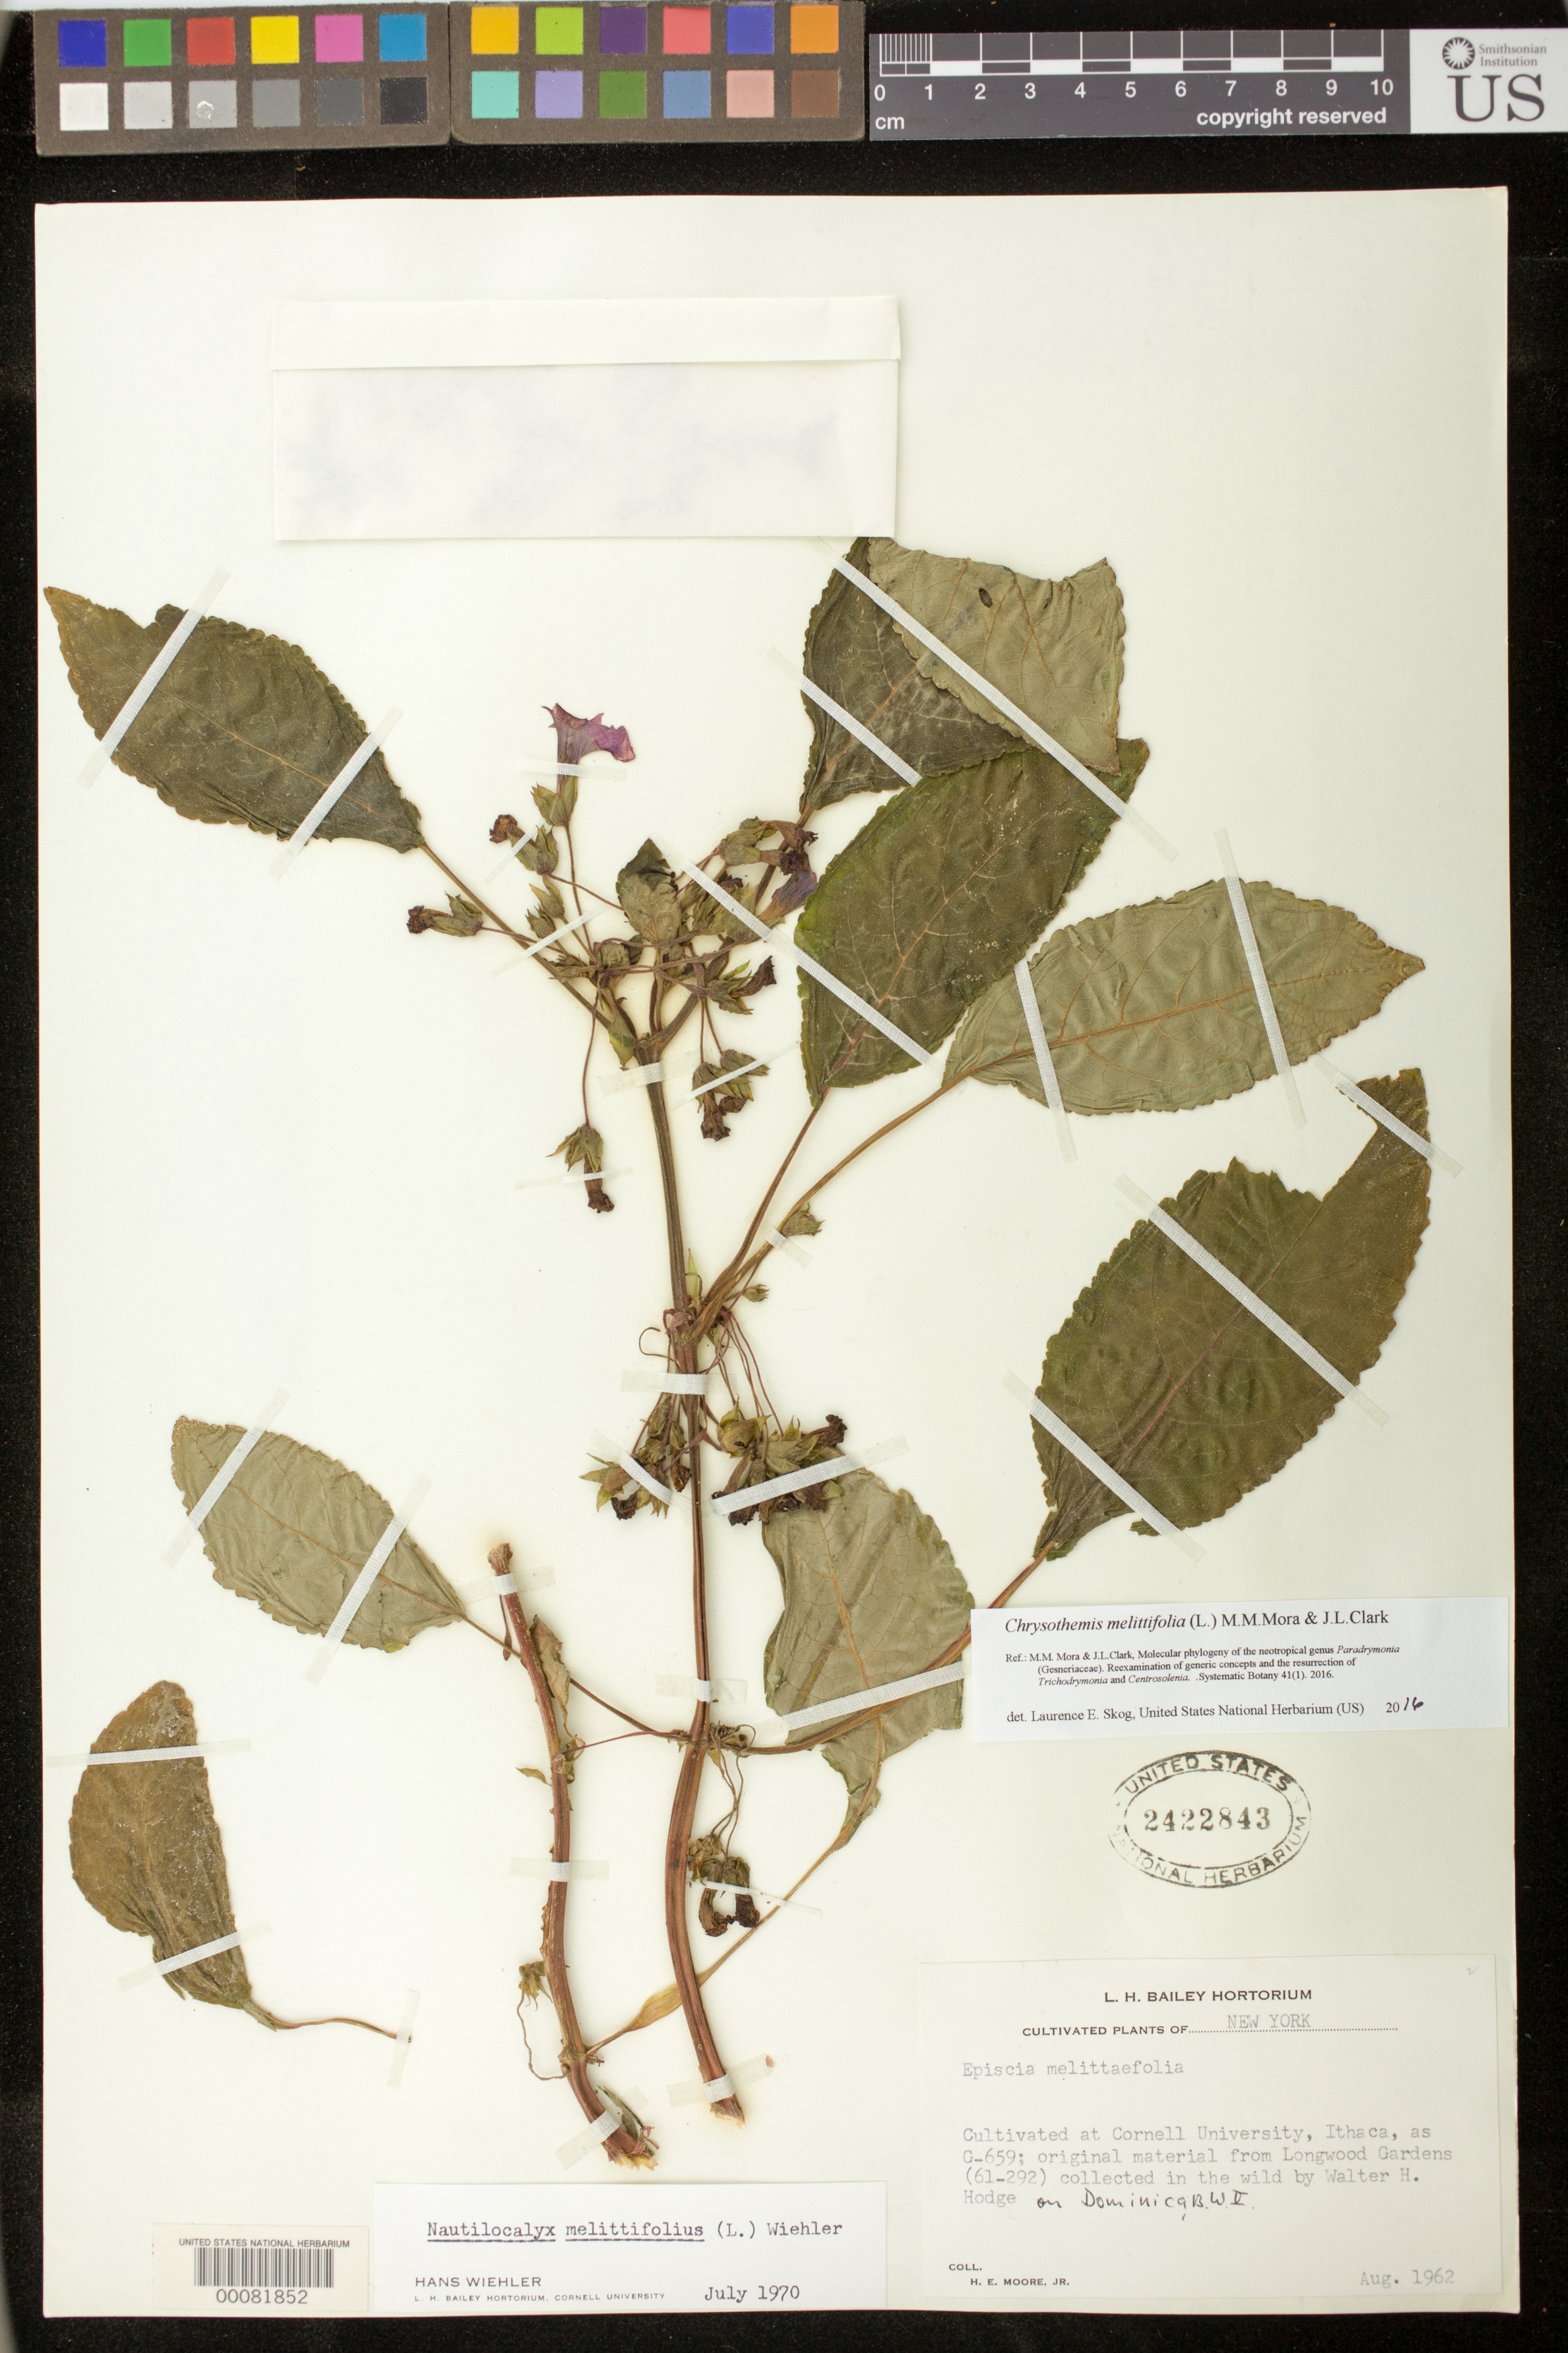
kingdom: Plantae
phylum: Tracheophyta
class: Magnoliopsida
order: Lamiales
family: Gesneriaceae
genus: Chrysothemis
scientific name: Chrysothemis melittifolia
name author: (L.) M.M. Mora & J.L. Clark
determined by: Skog, Laurence E.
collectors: H. E. Moore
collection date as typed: Aug 1962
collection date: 1962-08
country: Dominica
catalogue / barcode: US 2422843